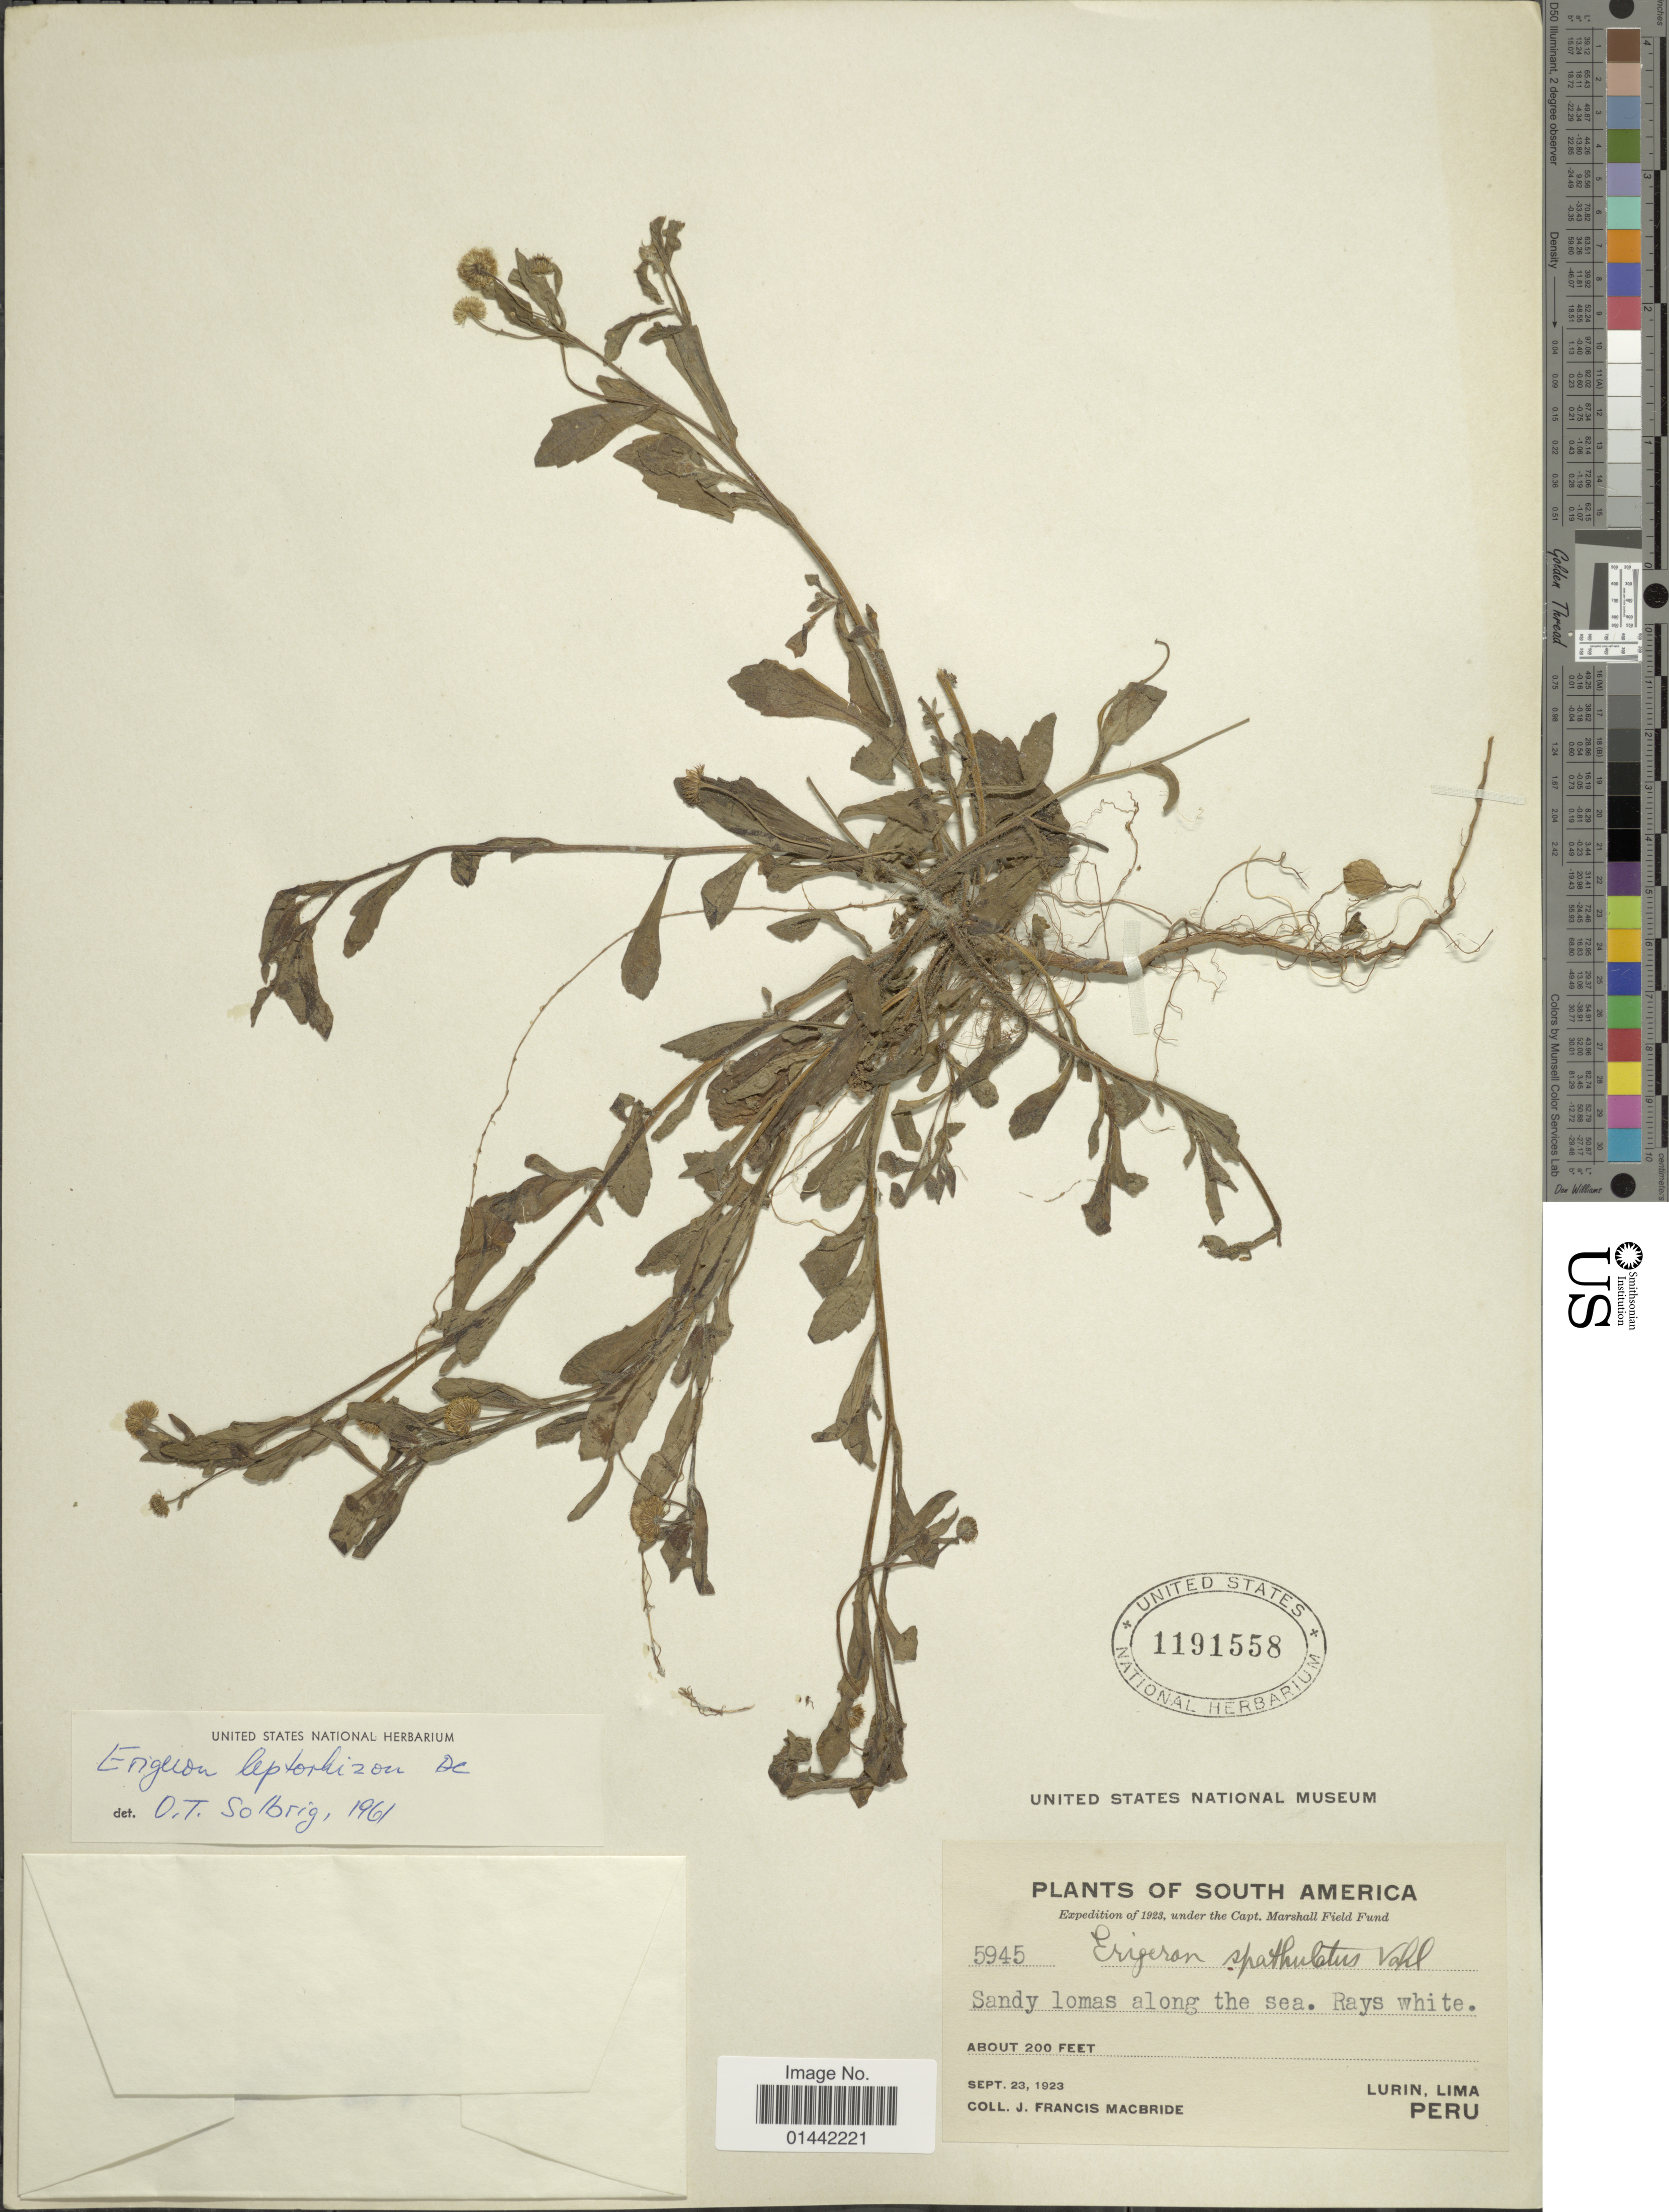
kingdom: Plantae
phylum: Tracheophyta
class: Magnoliopsida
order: Asterales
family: Asteraceae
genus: Erigeron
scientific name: Erigeron leptorhizon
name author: DC.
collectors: J. F. Macbride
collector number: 5945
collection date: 1923-09-23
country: Peru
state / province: Lima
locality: South America, sandy lomas along the seas, Lurin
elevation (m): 610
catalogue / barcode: US 1191558